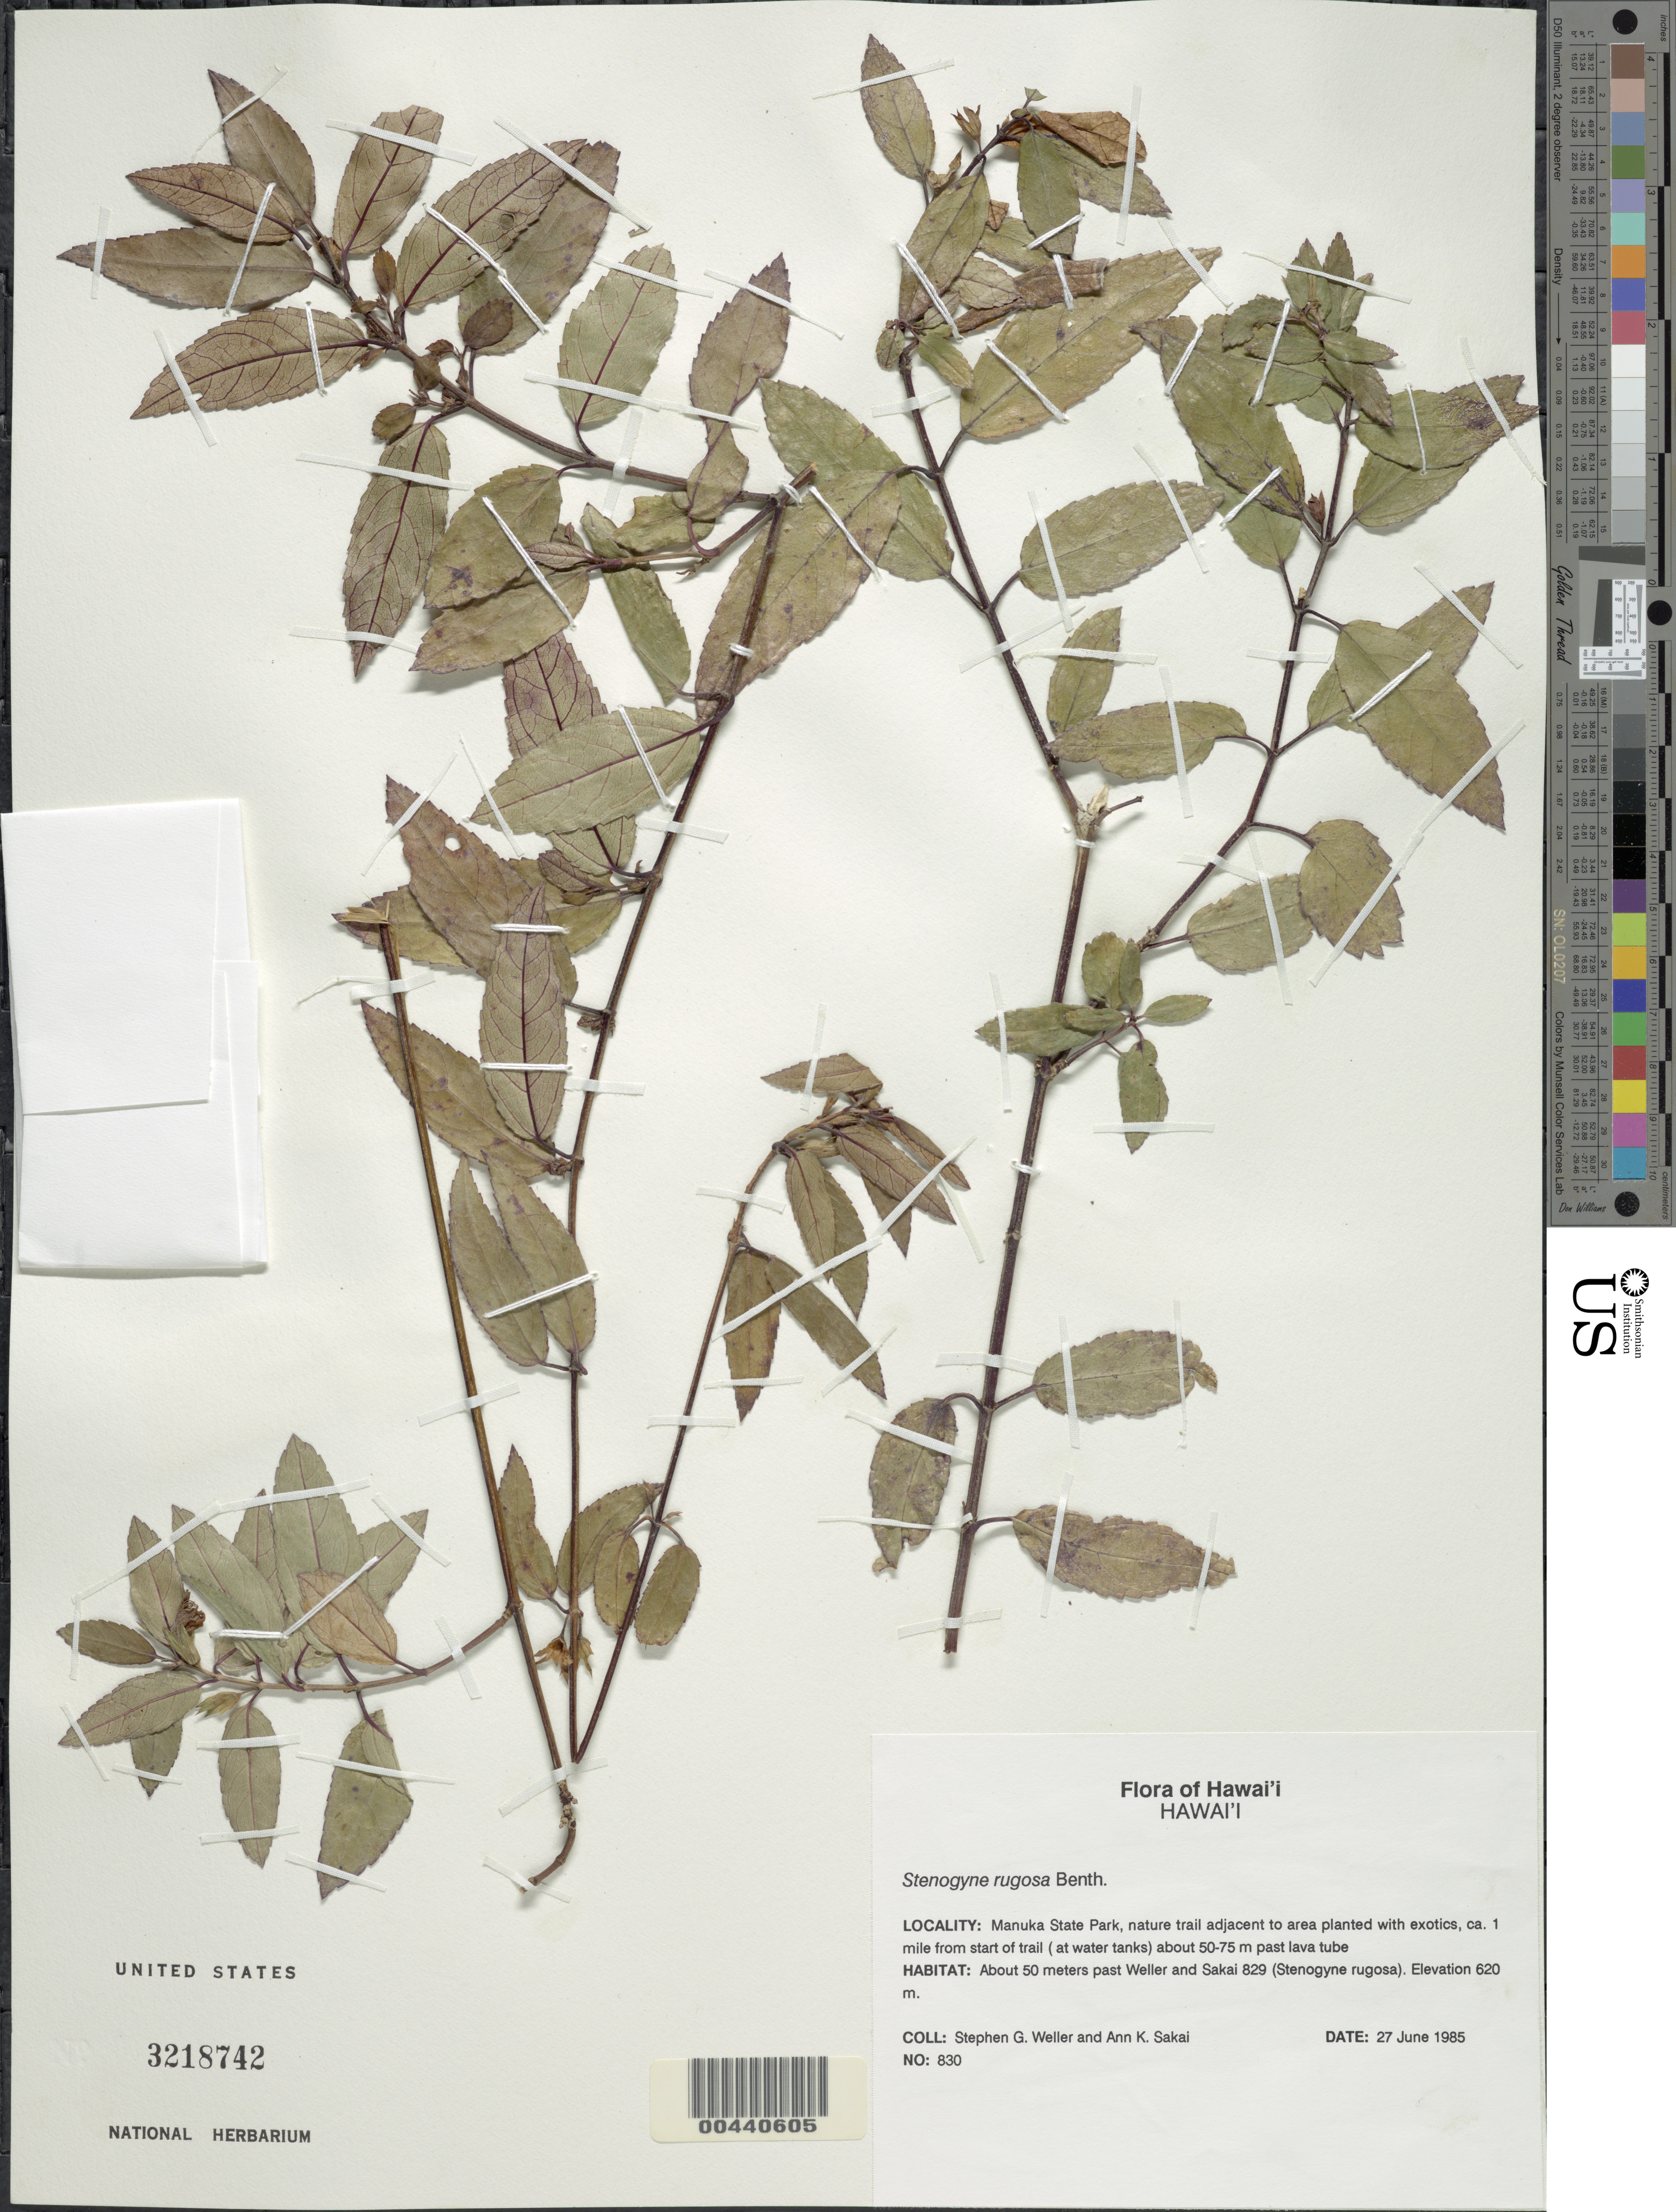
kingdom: Plantae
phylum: Tracheophyta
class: Magnoliopsida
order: Lamiales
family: Lamiaceae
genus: Stenogyne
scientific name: Stenogyne rugosa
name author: Benth.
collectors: S. G. Weller & A. Sakai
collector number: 830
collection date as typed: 27 Jun 1985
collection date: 1985-06-27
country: United States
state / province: Hawaii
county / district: Hawaii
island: Hawaii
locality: Manuka State Park, nature trail adjacent to area planted with exotics, ca. 1 mile from start of trail (at water tanks) about ...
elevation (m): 620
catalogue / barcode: US 3218742